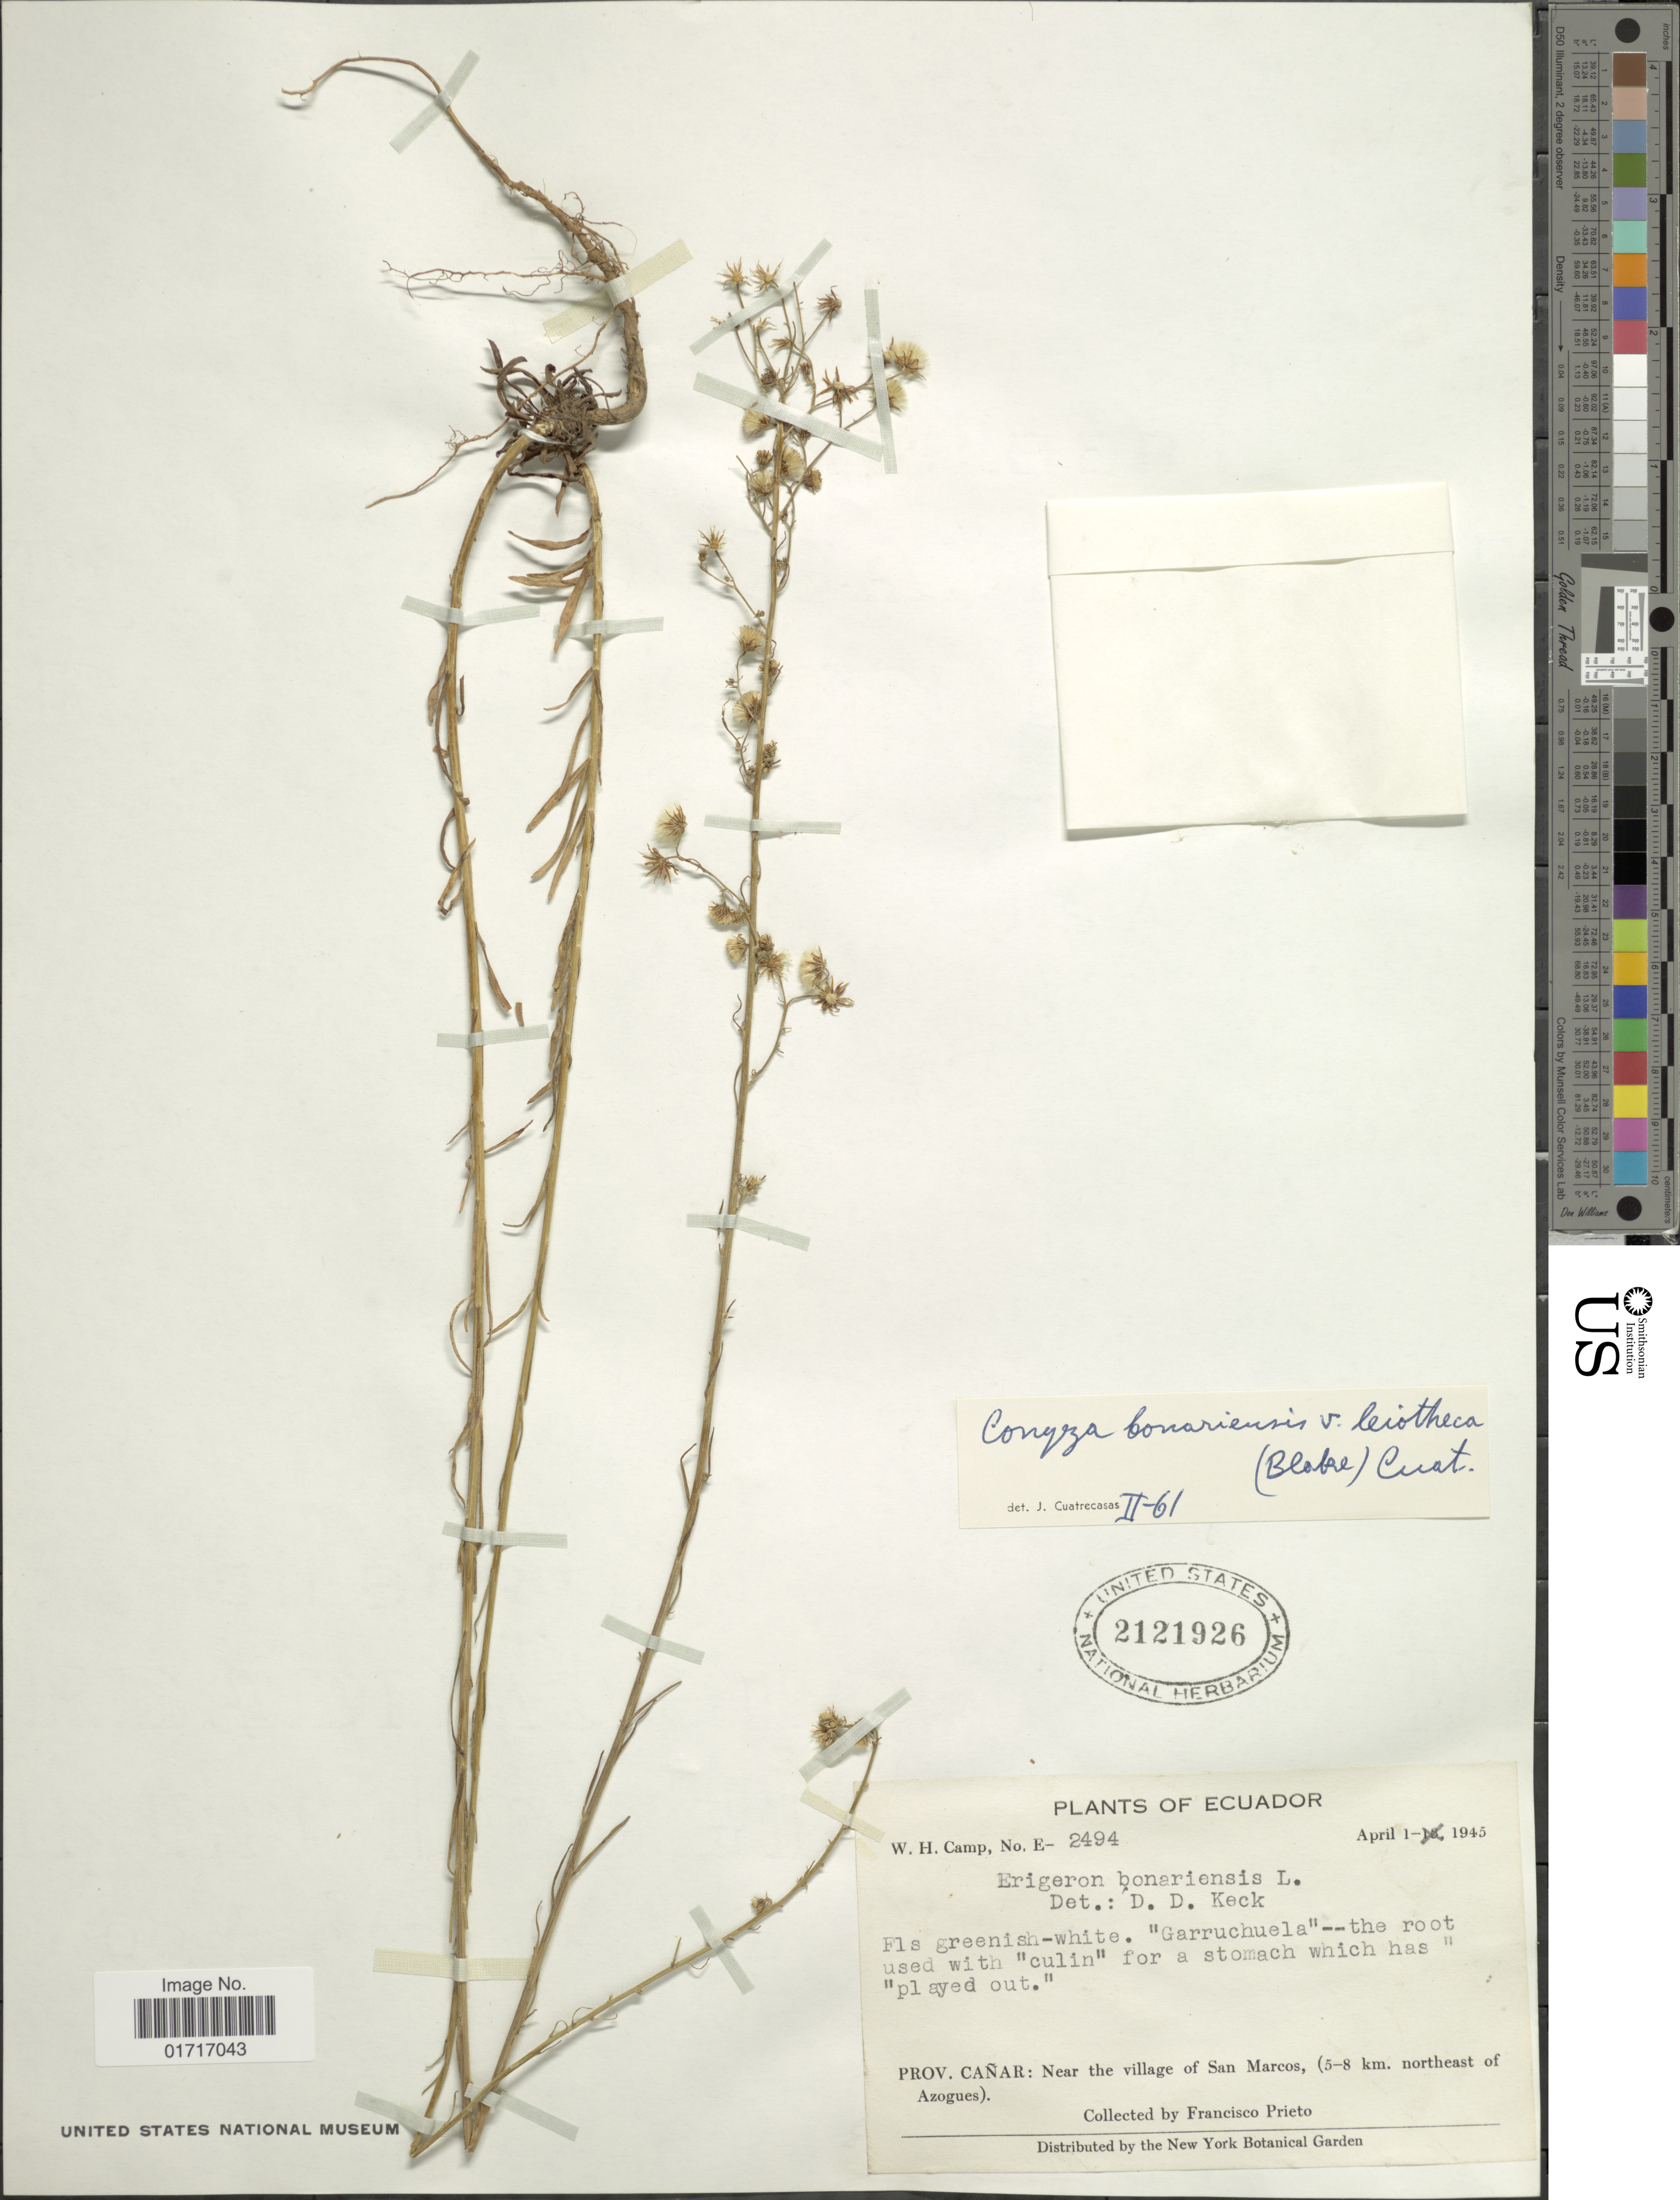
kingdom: Plantae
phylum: Tracheophyta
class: Magnoliopsida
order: Asterales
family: Asteraceae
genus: Conyza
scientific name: Conyza bonariensis var. leiotheca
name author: (S.F. Blake) Cuatrec.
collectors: F. Prieto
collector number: E-2494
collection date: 1945-04-01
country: Ecuador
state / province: Cañar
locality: Prov. Canar: Near the village of San Marcos, (5-8 km. northeast of Azogues).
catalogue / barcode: US 2121926